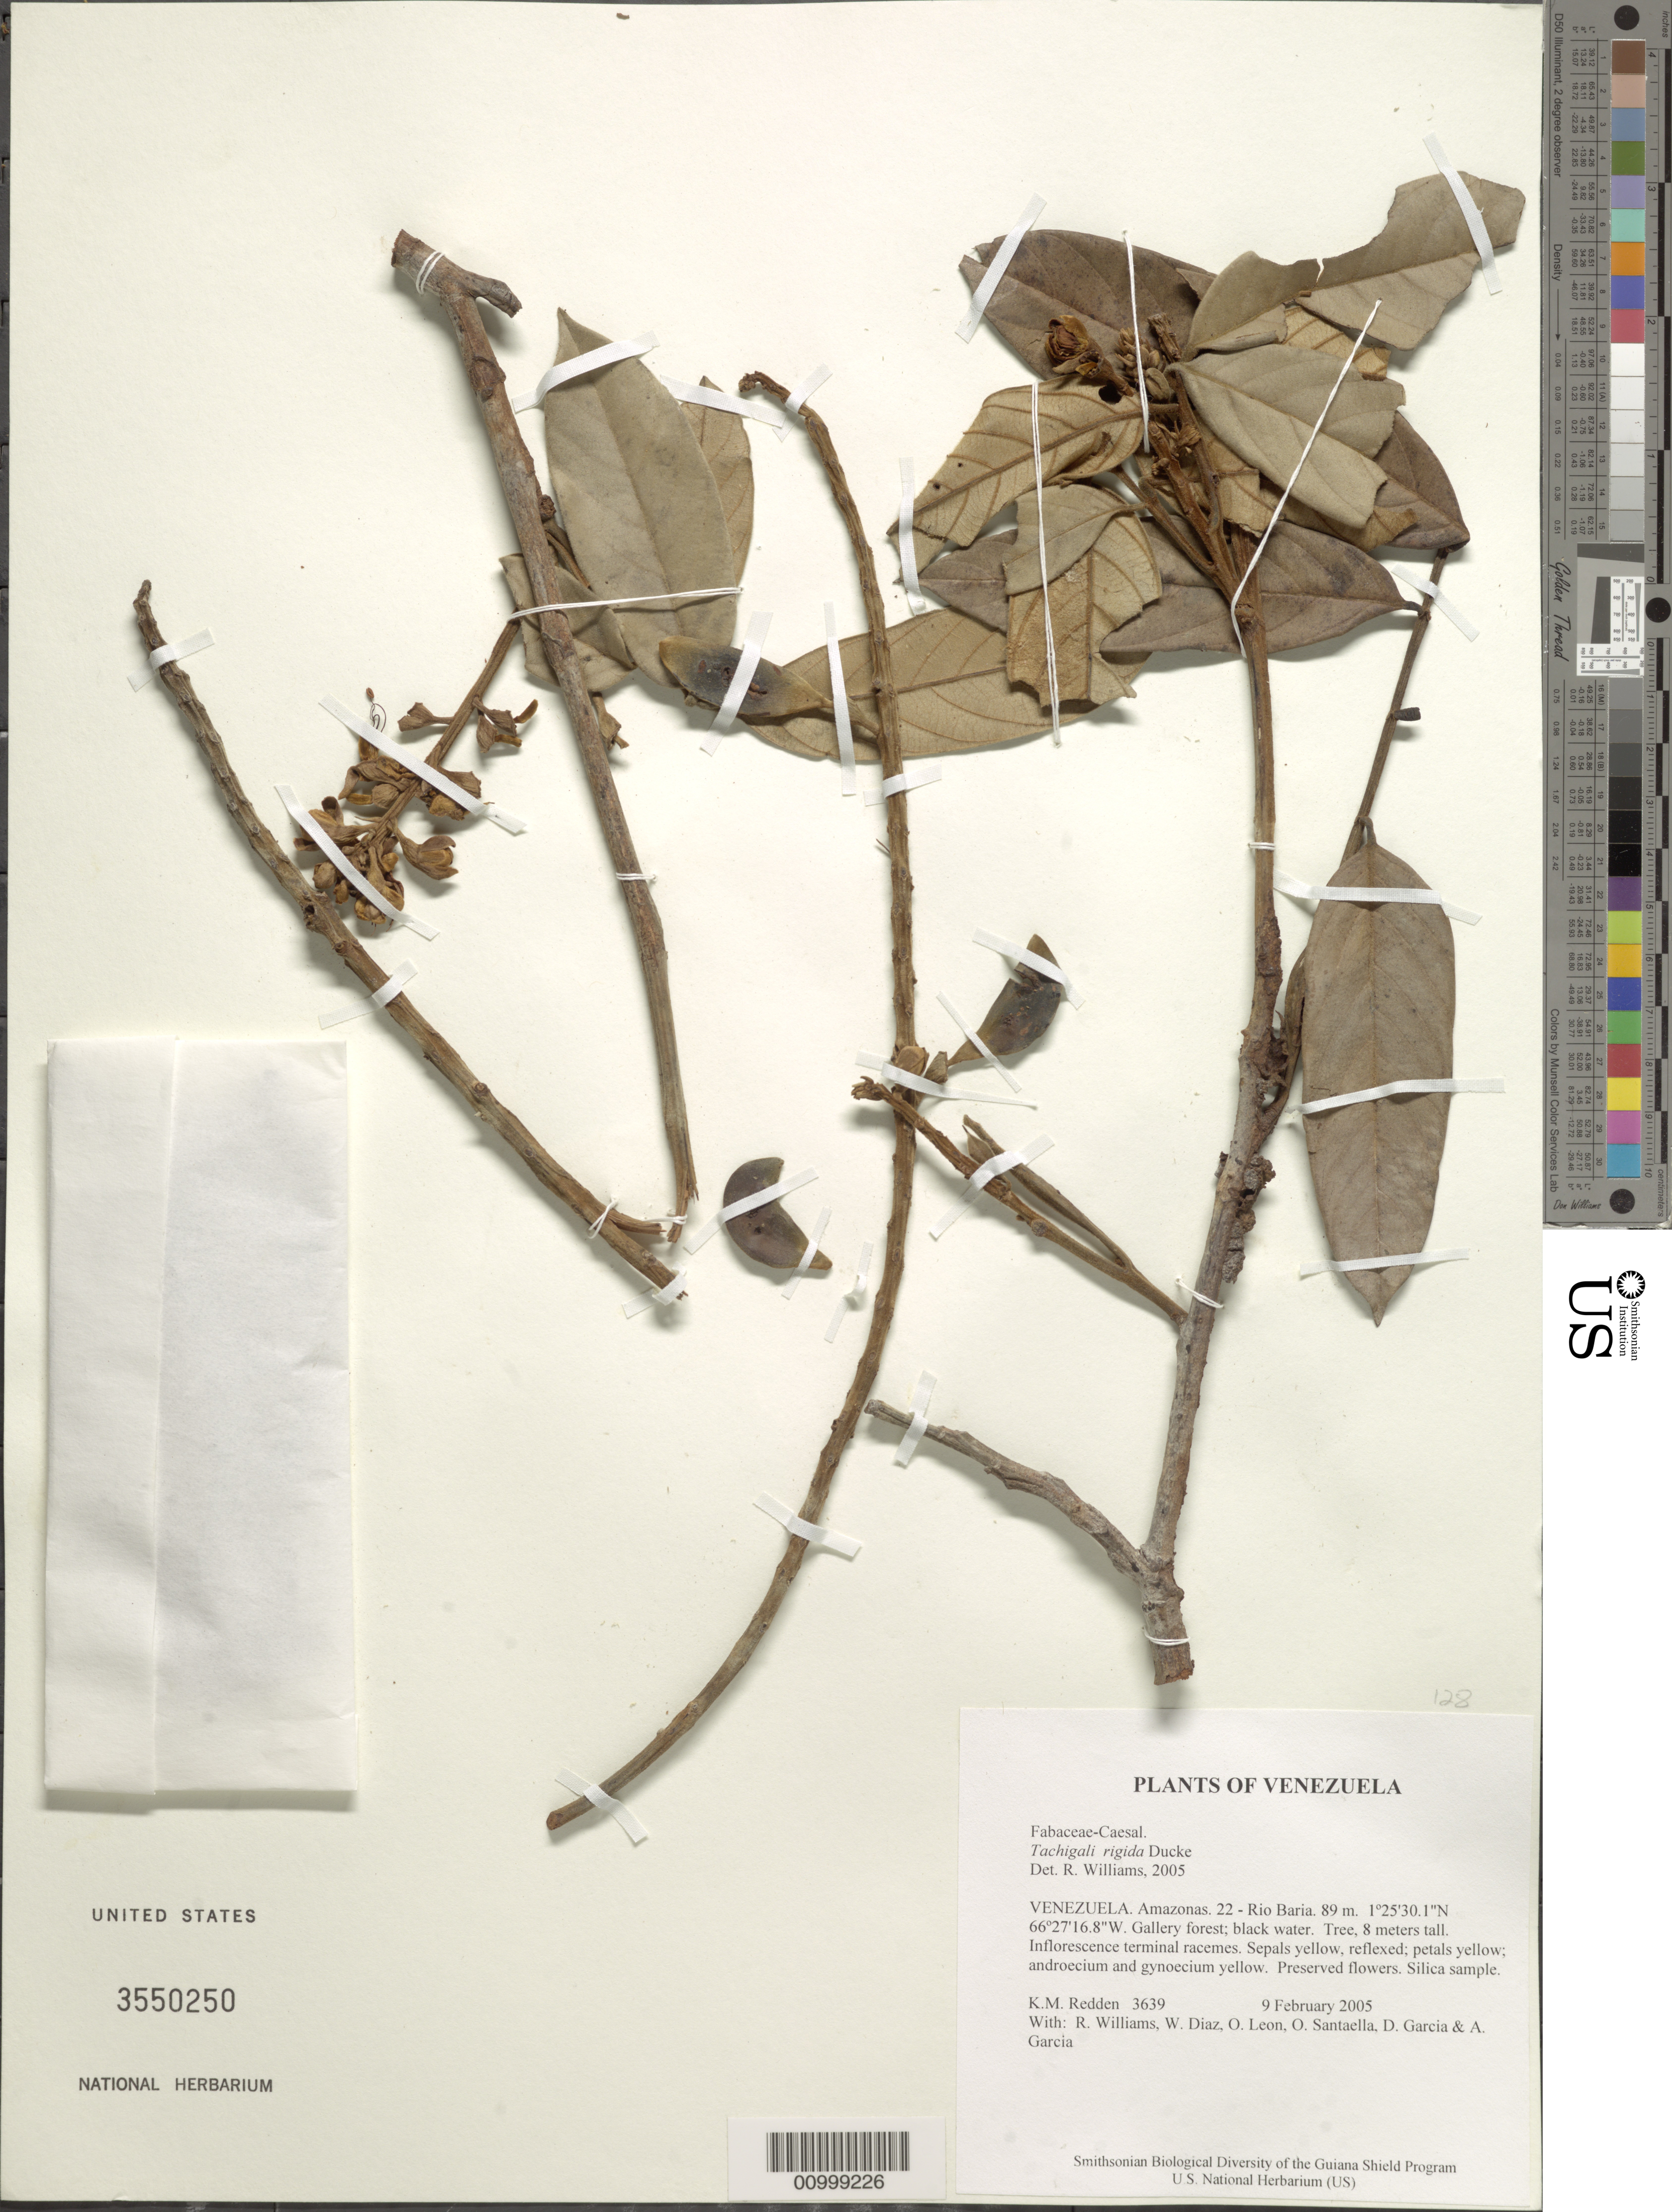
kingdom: Plantae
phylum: Tracheophyta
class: Magnoliopsida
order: Fabales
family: Fabaceae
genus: Tachigali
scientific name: Tachigali rigida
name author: Ducke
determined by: Williams, R.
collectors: K. M. Redden, R. Williams, W. Díaz P., O. León, O. Santaella, D. Garcia & A. Garcia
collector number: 3639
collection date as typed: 9 February 2005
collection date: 2005-02-09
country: Venezuela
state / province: Amazonas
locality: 22 - Rio Baria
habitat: Gallery forest; black water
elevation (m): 89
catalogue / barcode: US 3550250